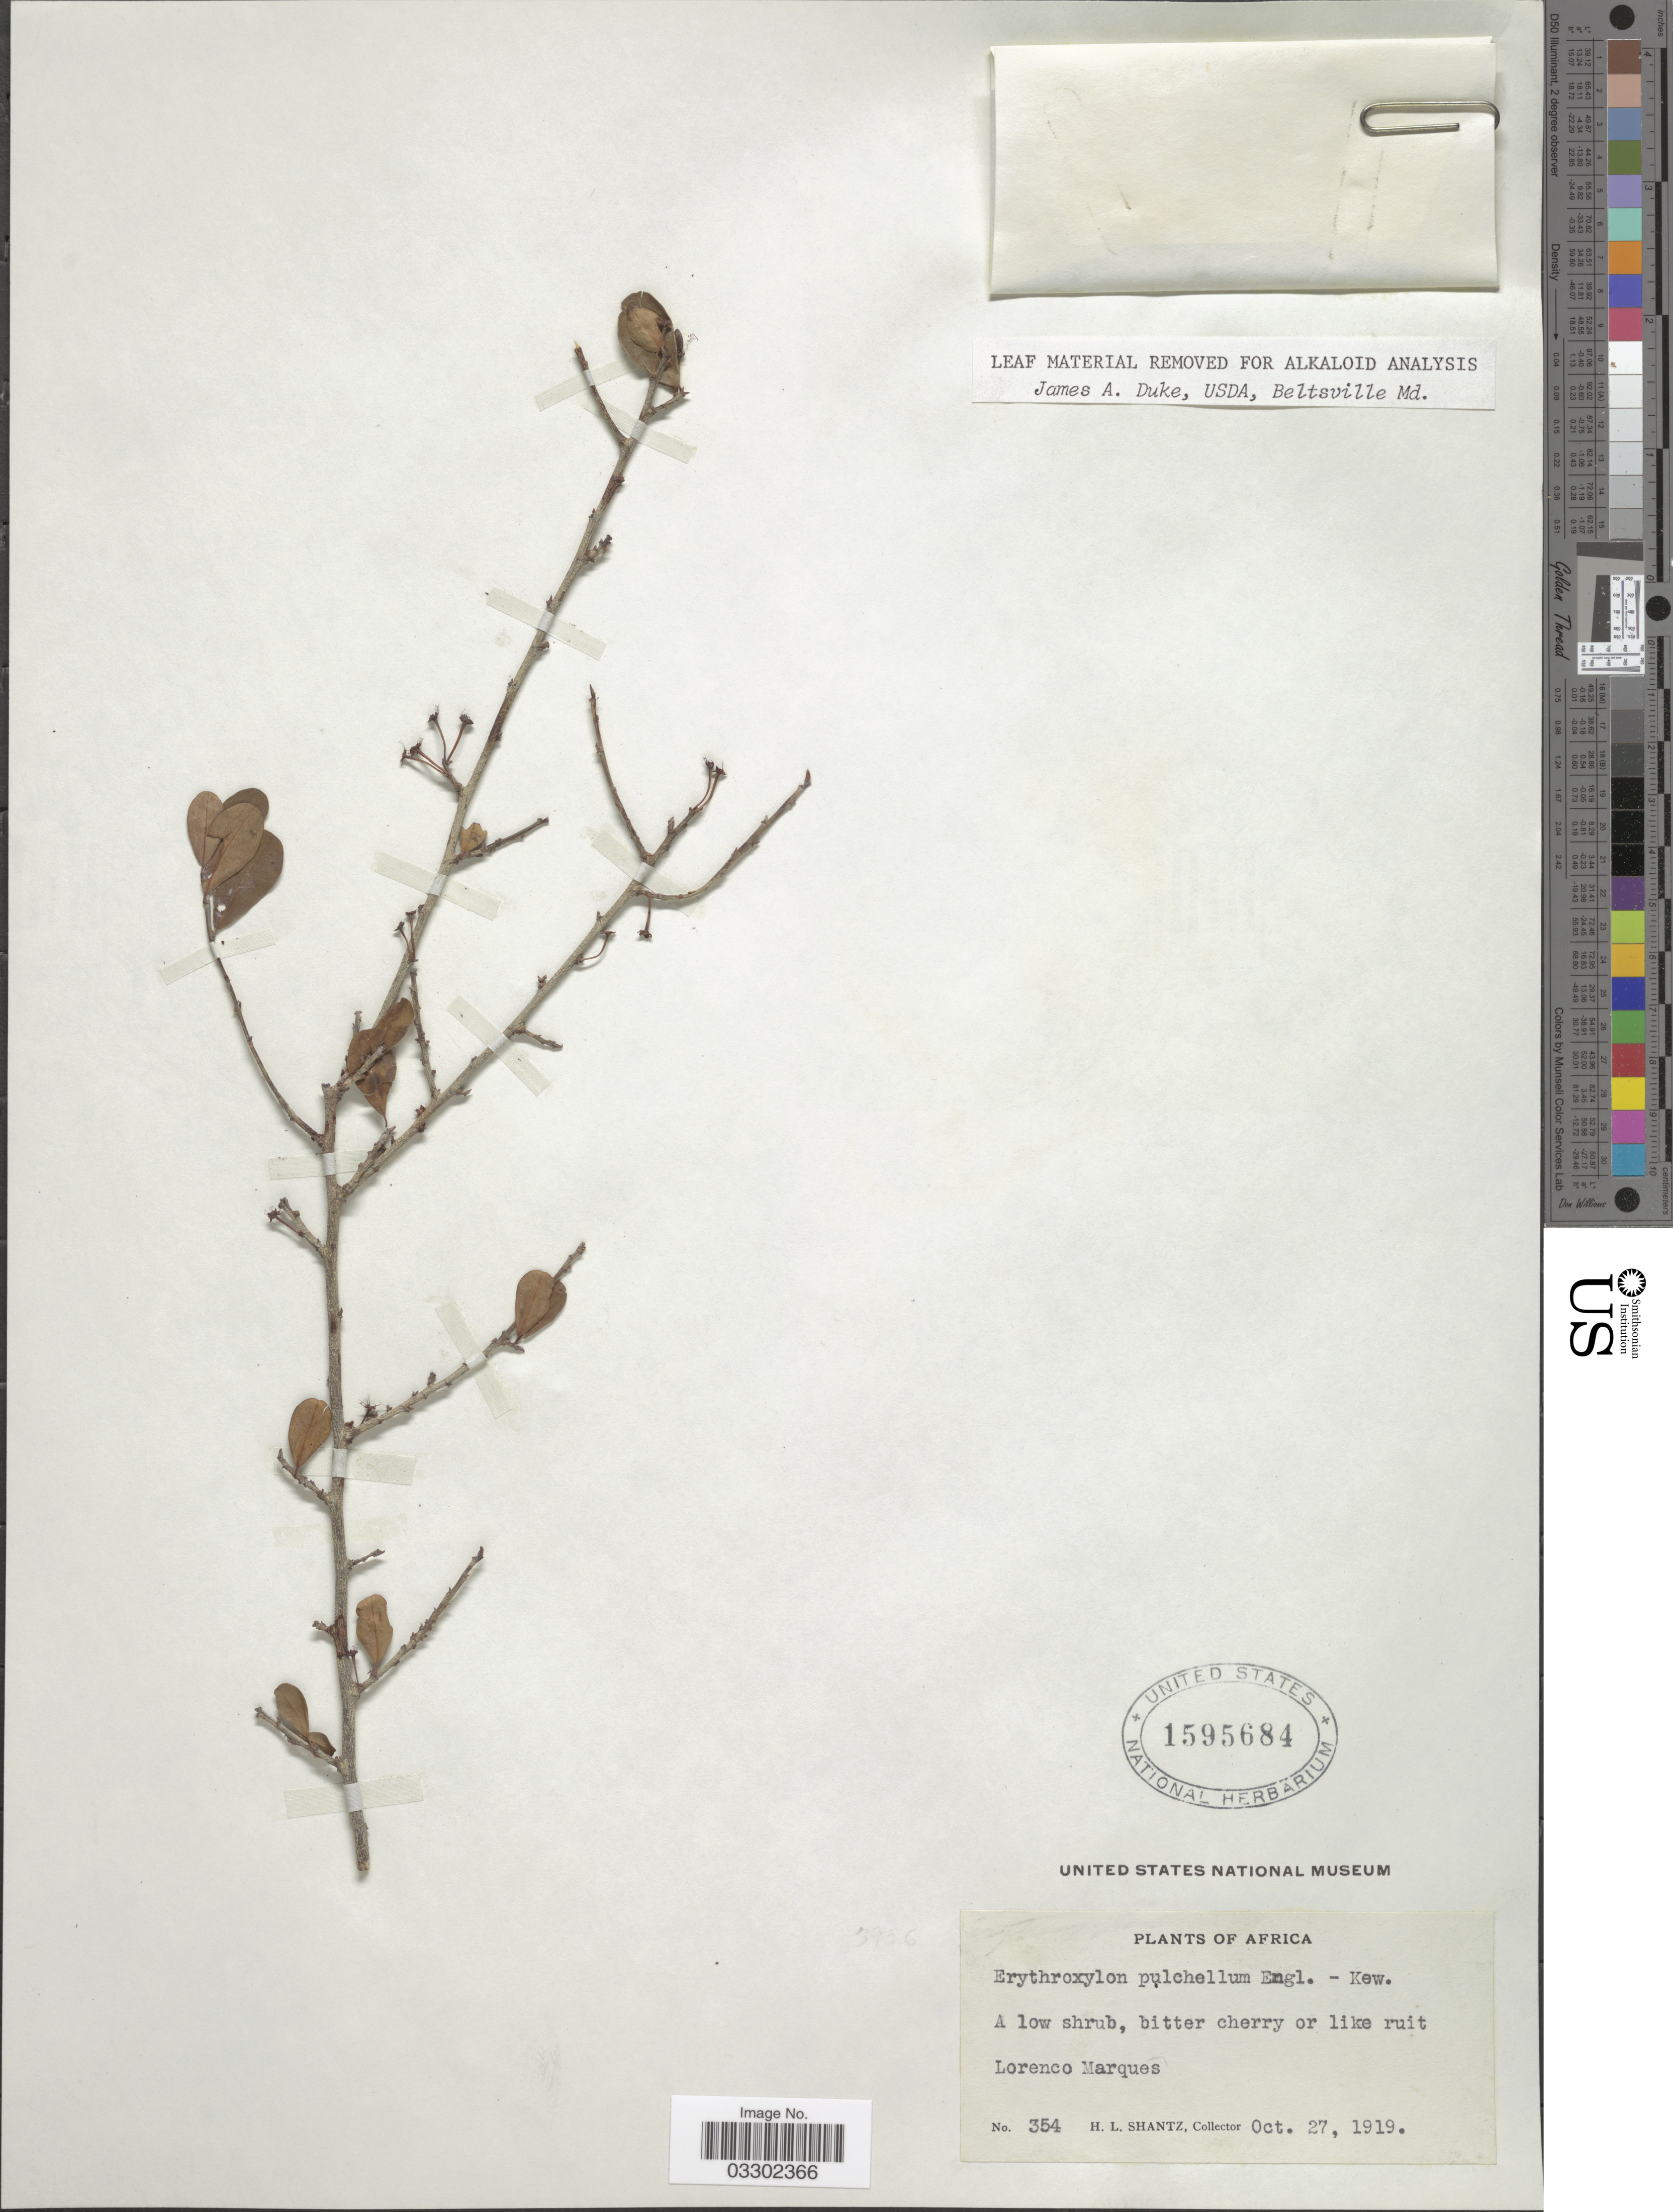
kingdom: Plantae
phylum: Tracheophyta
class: Magnoliopsida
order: Malpighiales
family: Erythroxylaceae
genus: Erythroxylum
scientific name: Erythroxylum pulchellum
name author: Engl.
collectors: H. Shantz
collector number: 354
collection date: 1919-10-27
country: Mozambique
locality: Africa. Lorenco Marques.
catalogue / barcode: US 1595684